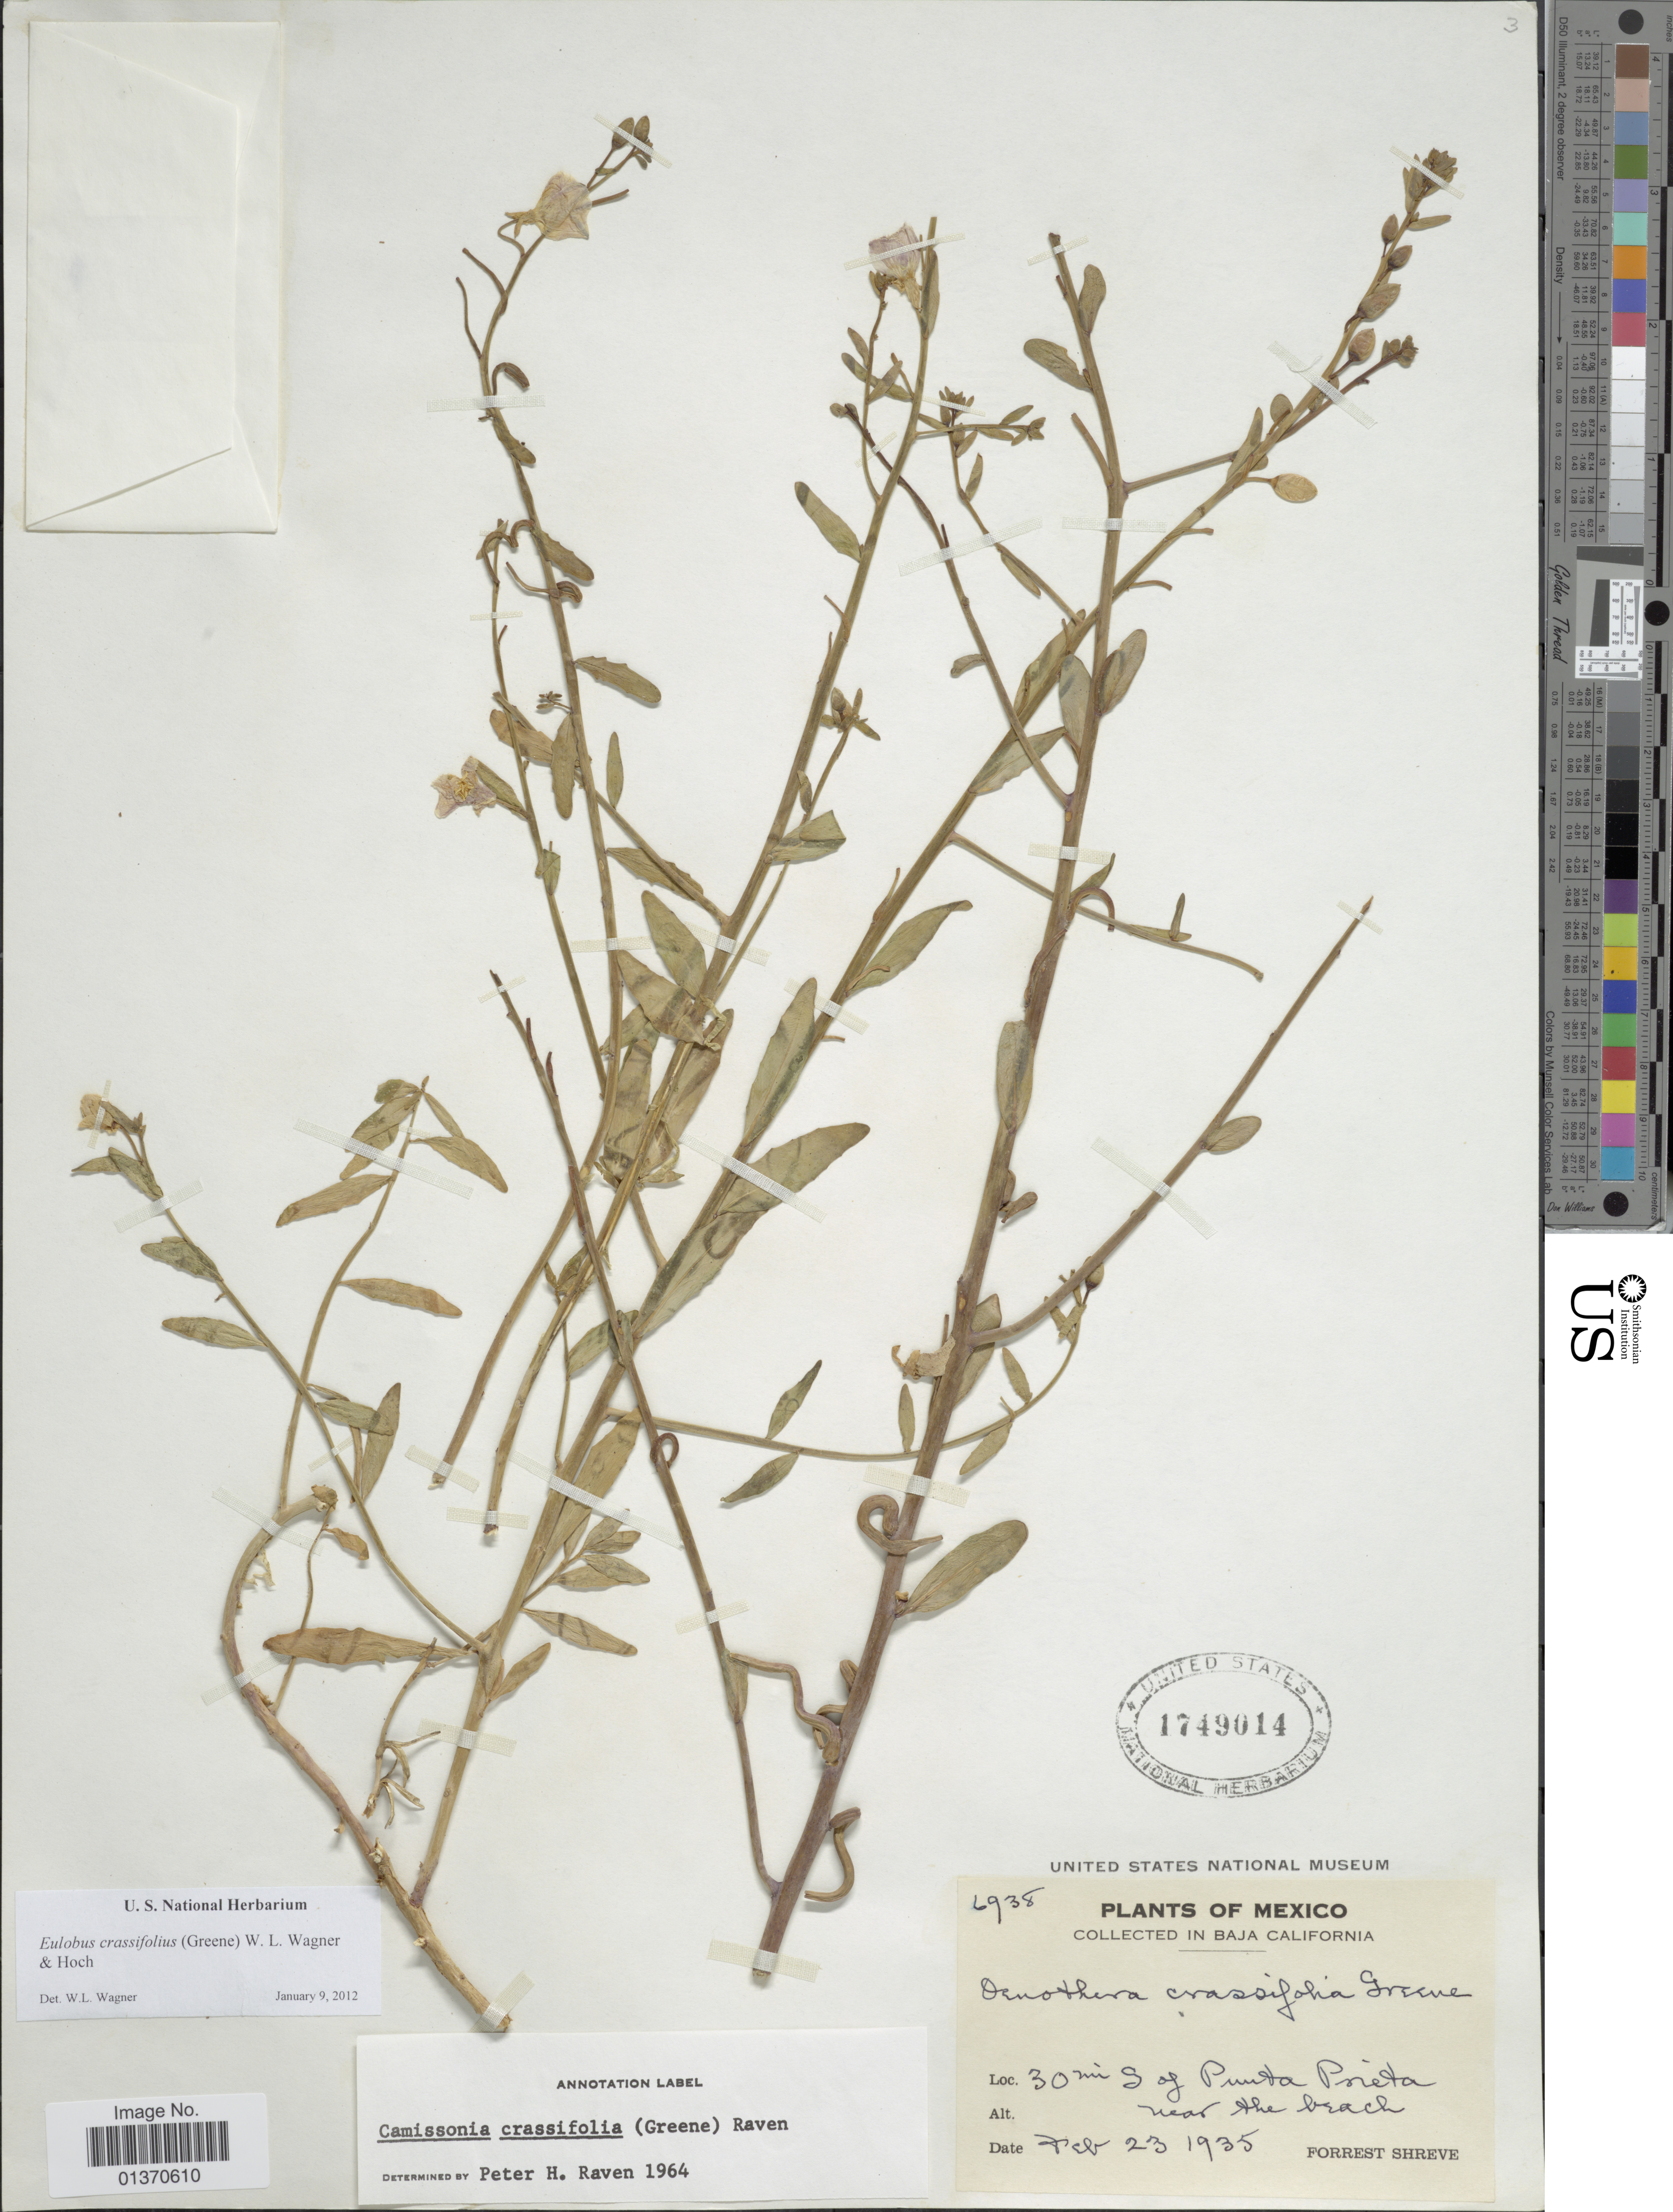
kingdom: Plantae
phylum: Tracheophyta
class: Magnoliopsida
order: Myrtales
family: Onagraceae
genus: Eulobus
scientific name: Eulobus crassifolius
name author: (Greene) W.L. Wagner & Hoch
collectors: F. Shreve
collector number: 6938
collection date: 1935-02-23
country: Mexico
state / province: Baja California Norte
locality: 30 mi S of Punta Prieta near the beach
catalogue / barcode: US 1749014